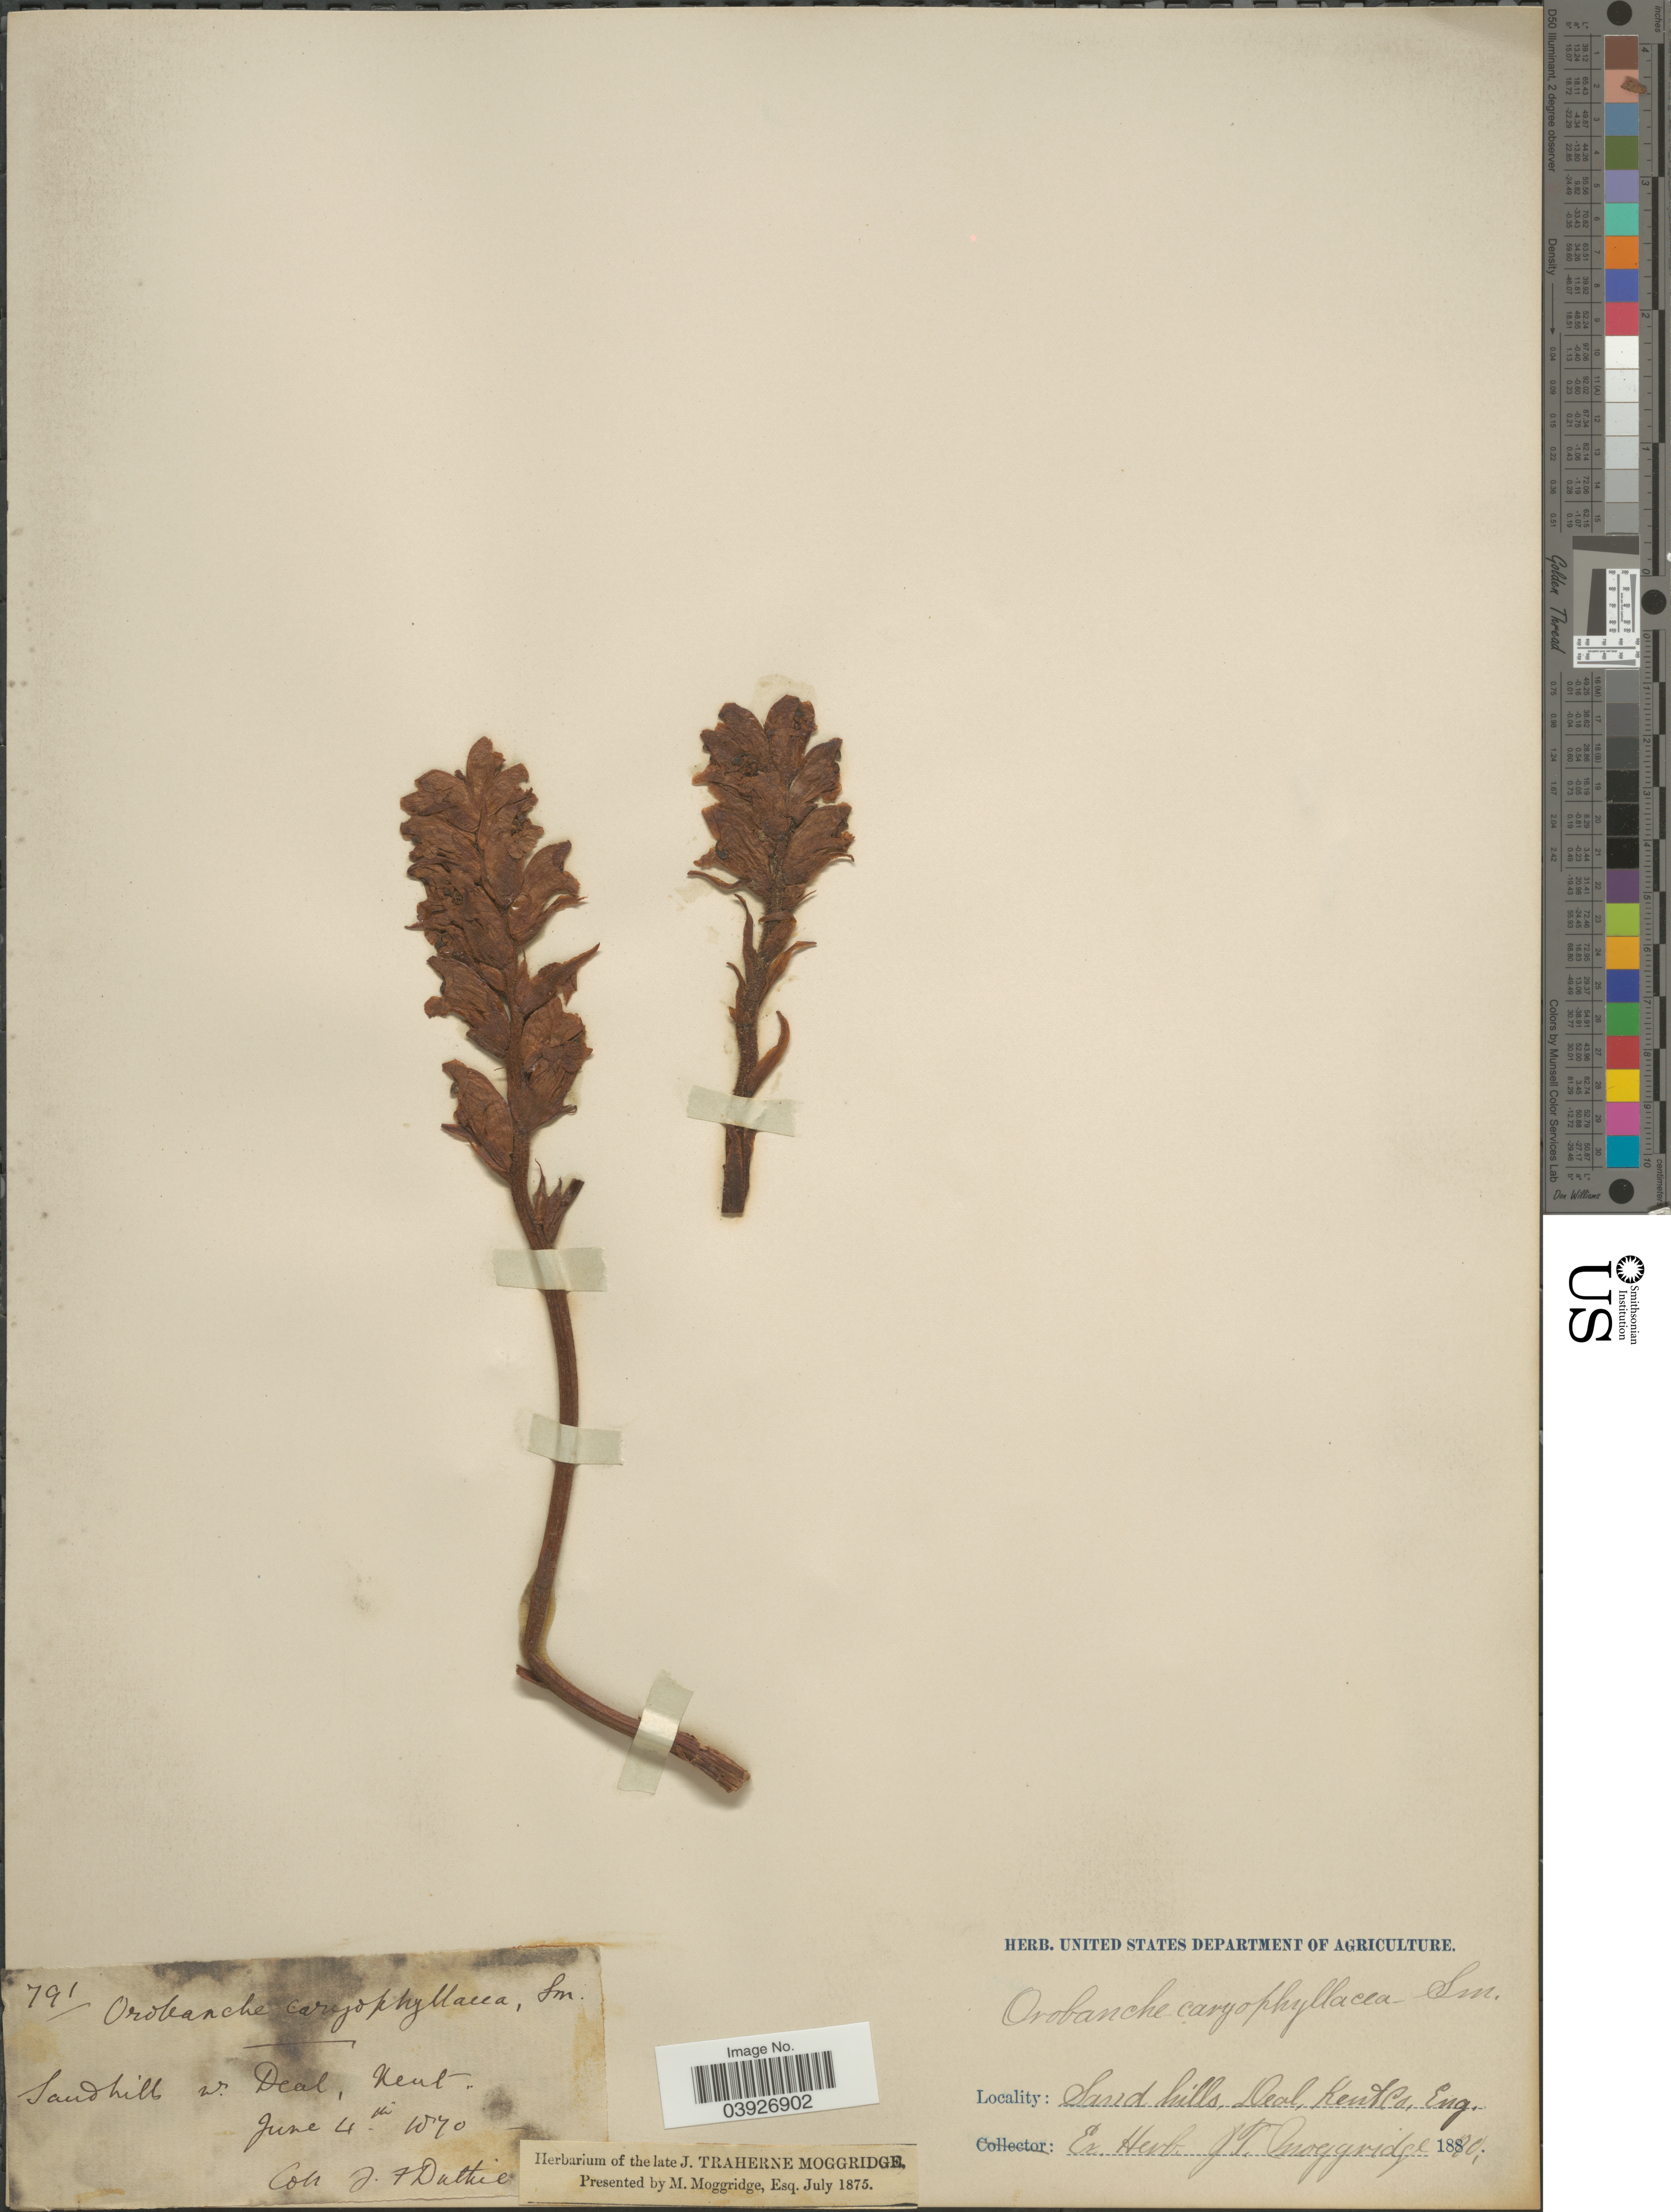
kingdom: Plantae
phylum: Tracheophyta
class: Magnoliopsida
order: Lamiales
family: Orobanchaceae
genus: Orobanche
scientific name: Orobanche caryophyllacea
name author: Sm.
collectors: J. F. Duthie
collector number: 791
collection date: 1870-06-04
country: United Kingdom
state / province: England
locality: Sand hills Deal, Kent Co.